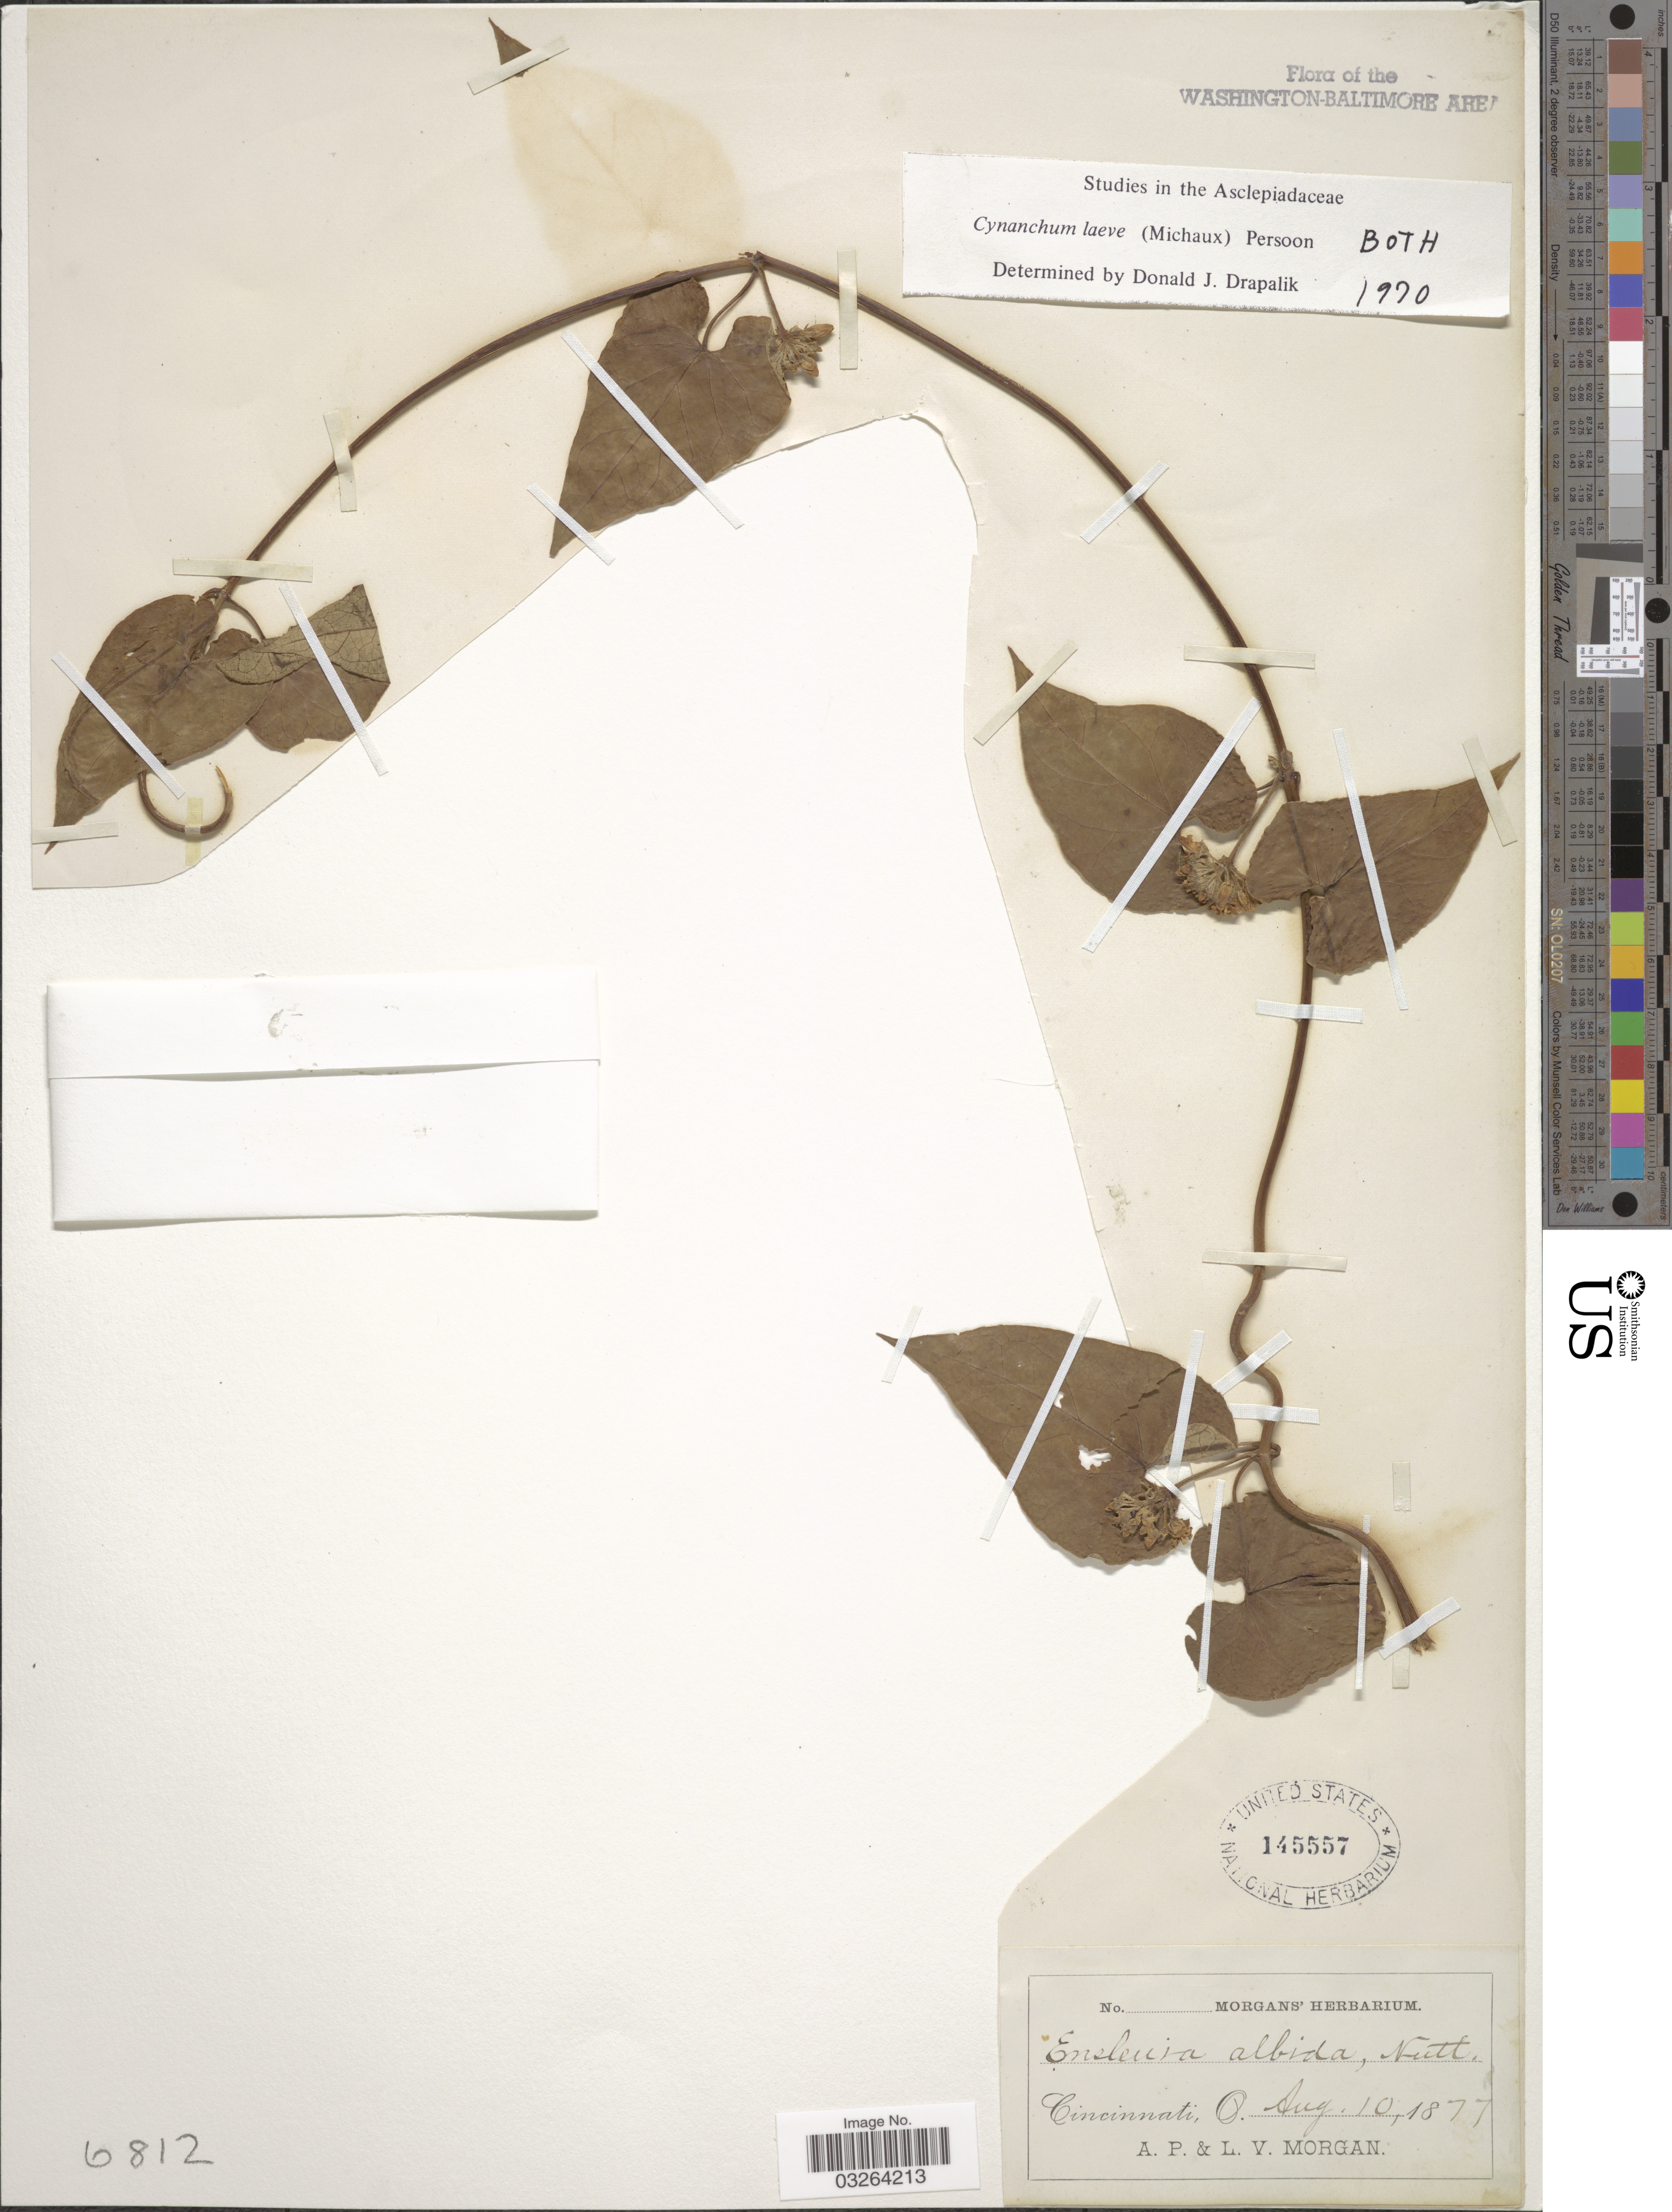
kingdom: Plantae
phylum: Tracheophyta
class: Magnoliopsida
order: Gentianales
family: Apocynaceae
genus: Cynanchum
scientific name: Cynanchum laeve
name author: (Michx.) Pers.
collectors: A. Morgan & L. Morgan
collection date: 1877-08-10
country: United States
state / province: Ohio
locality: Cincinnati, O.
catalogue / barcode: US 145557